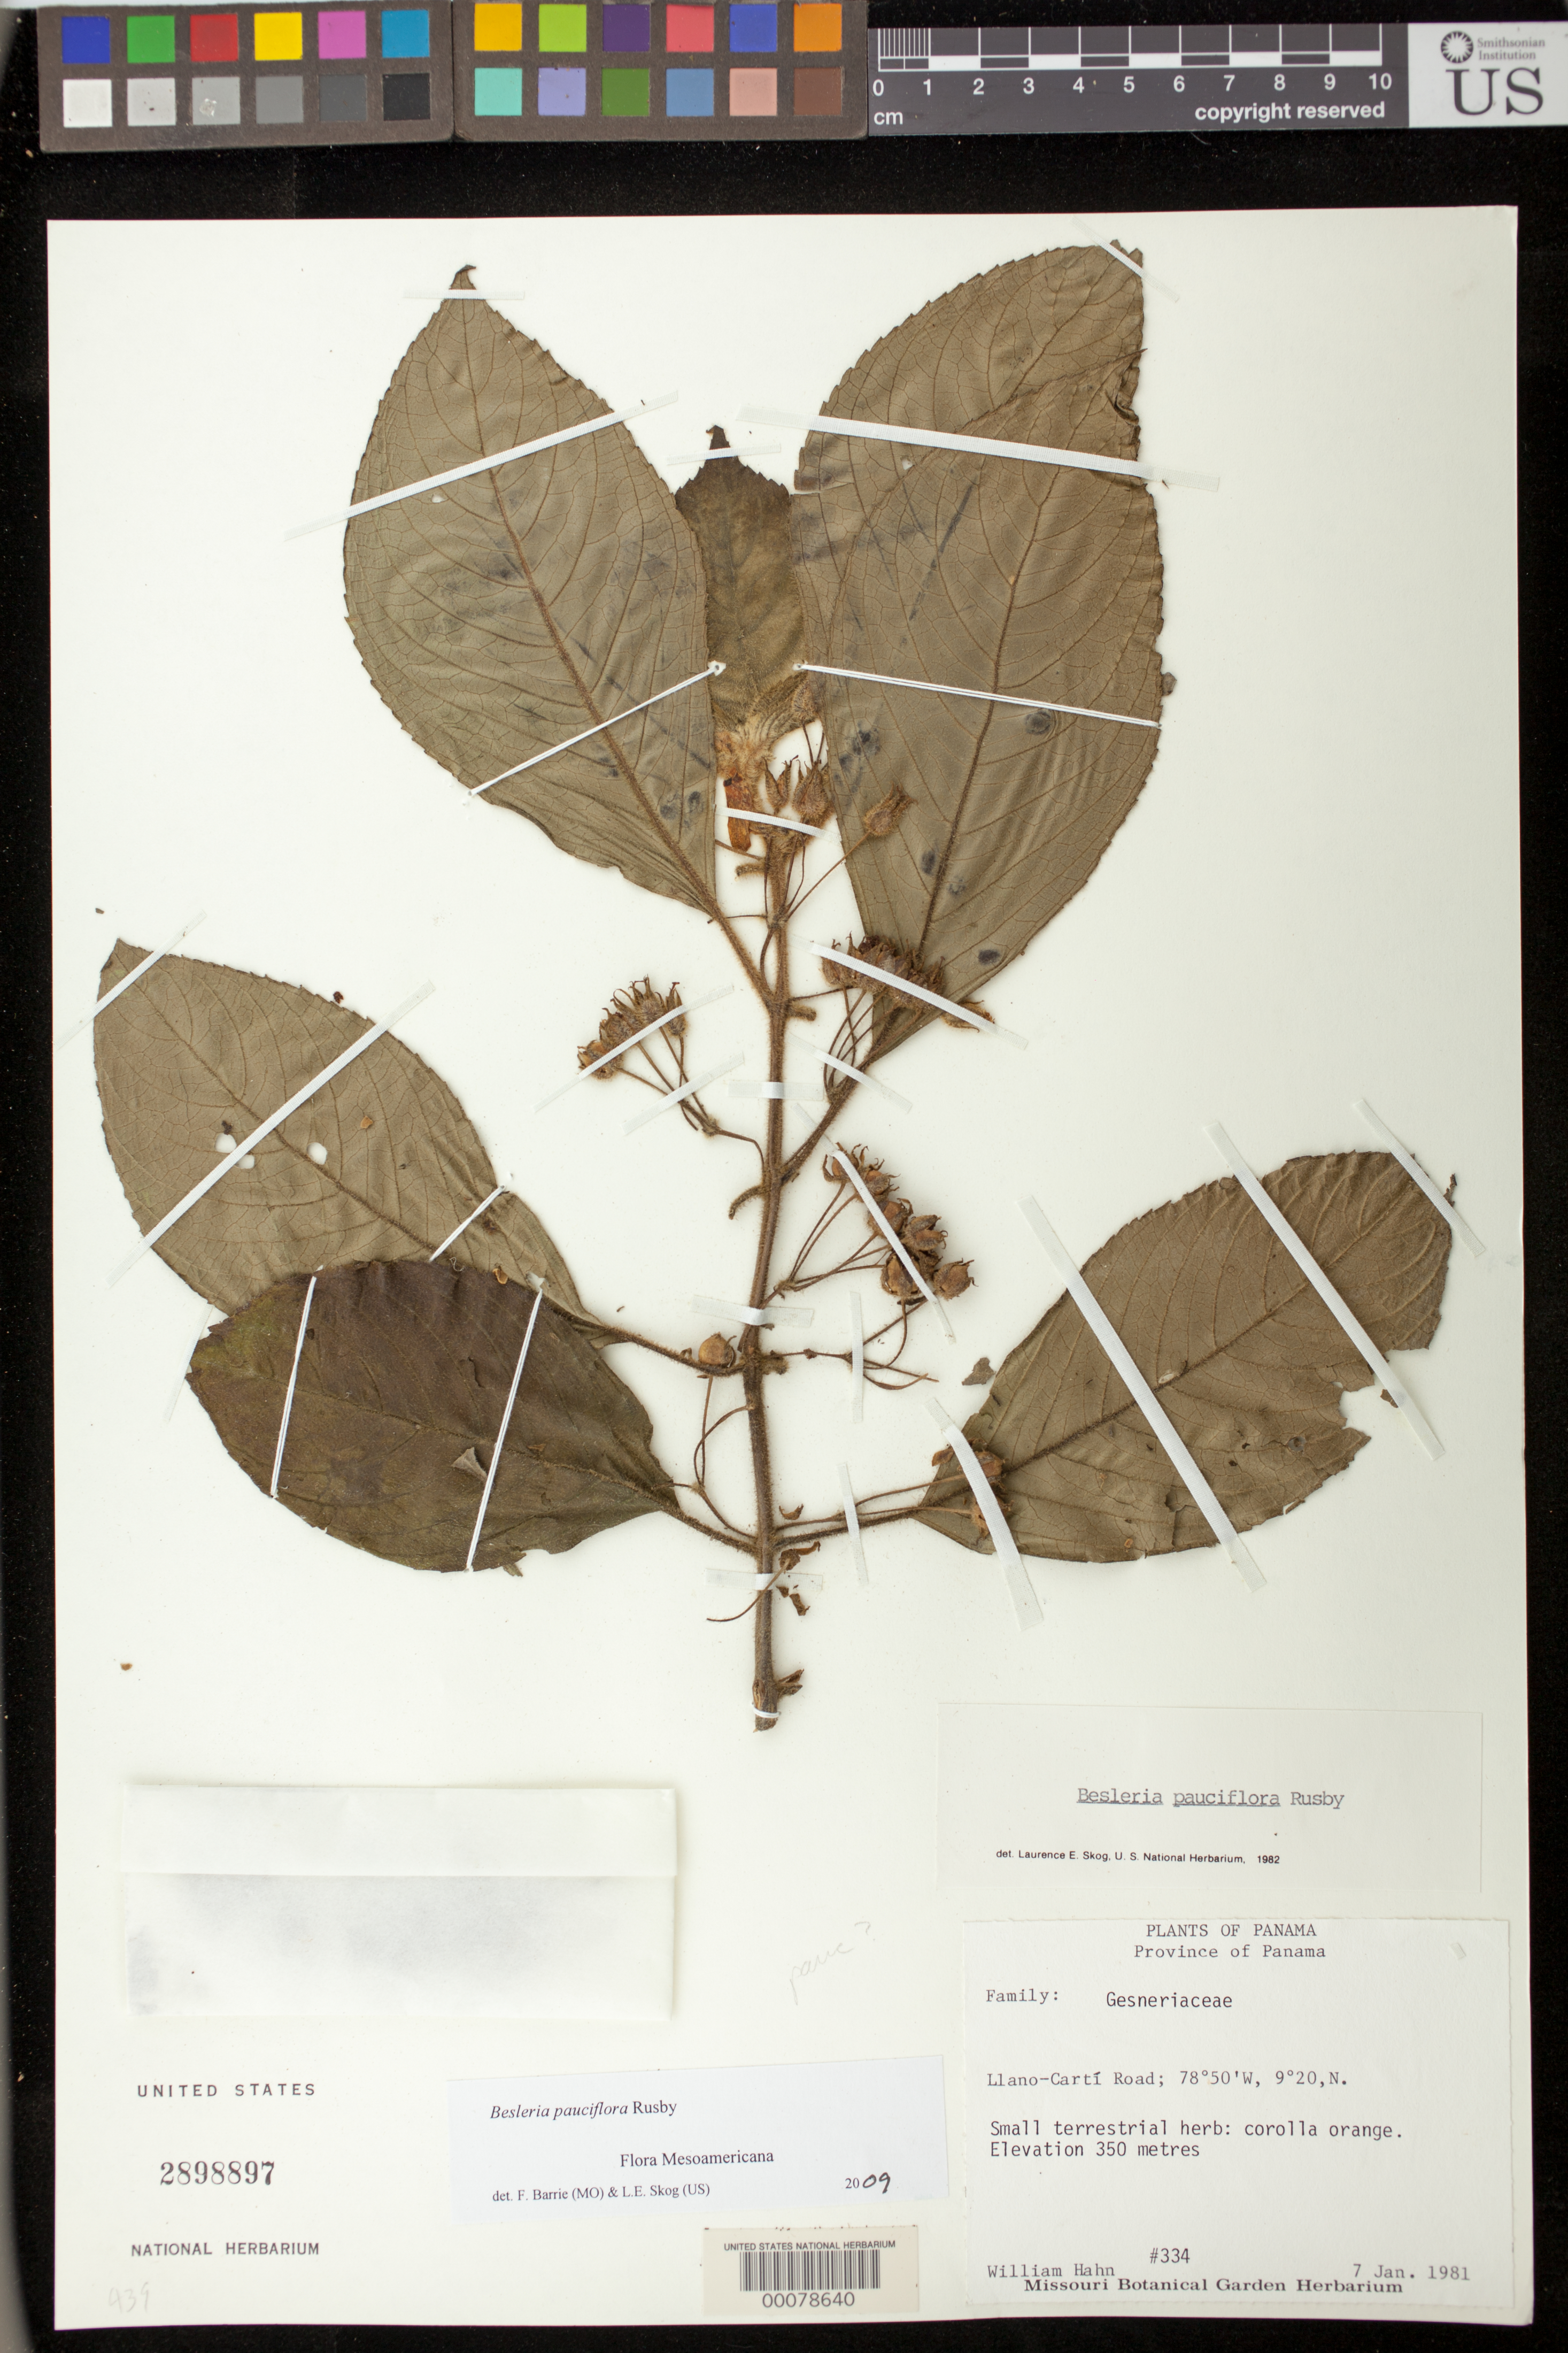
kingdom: Plantae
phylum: Tracheophyta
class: Magnoliopsida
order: Lamiales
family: Gesneriaceae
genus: Besleria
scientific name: Besleria pauciflora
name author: Rusby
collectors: W. Hahn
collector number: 334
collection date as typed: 07 Jan 1981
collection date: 1981-01-07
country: Panama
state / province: Panamá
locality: Llano-Carti road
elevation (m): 350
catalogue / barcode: US 2898897